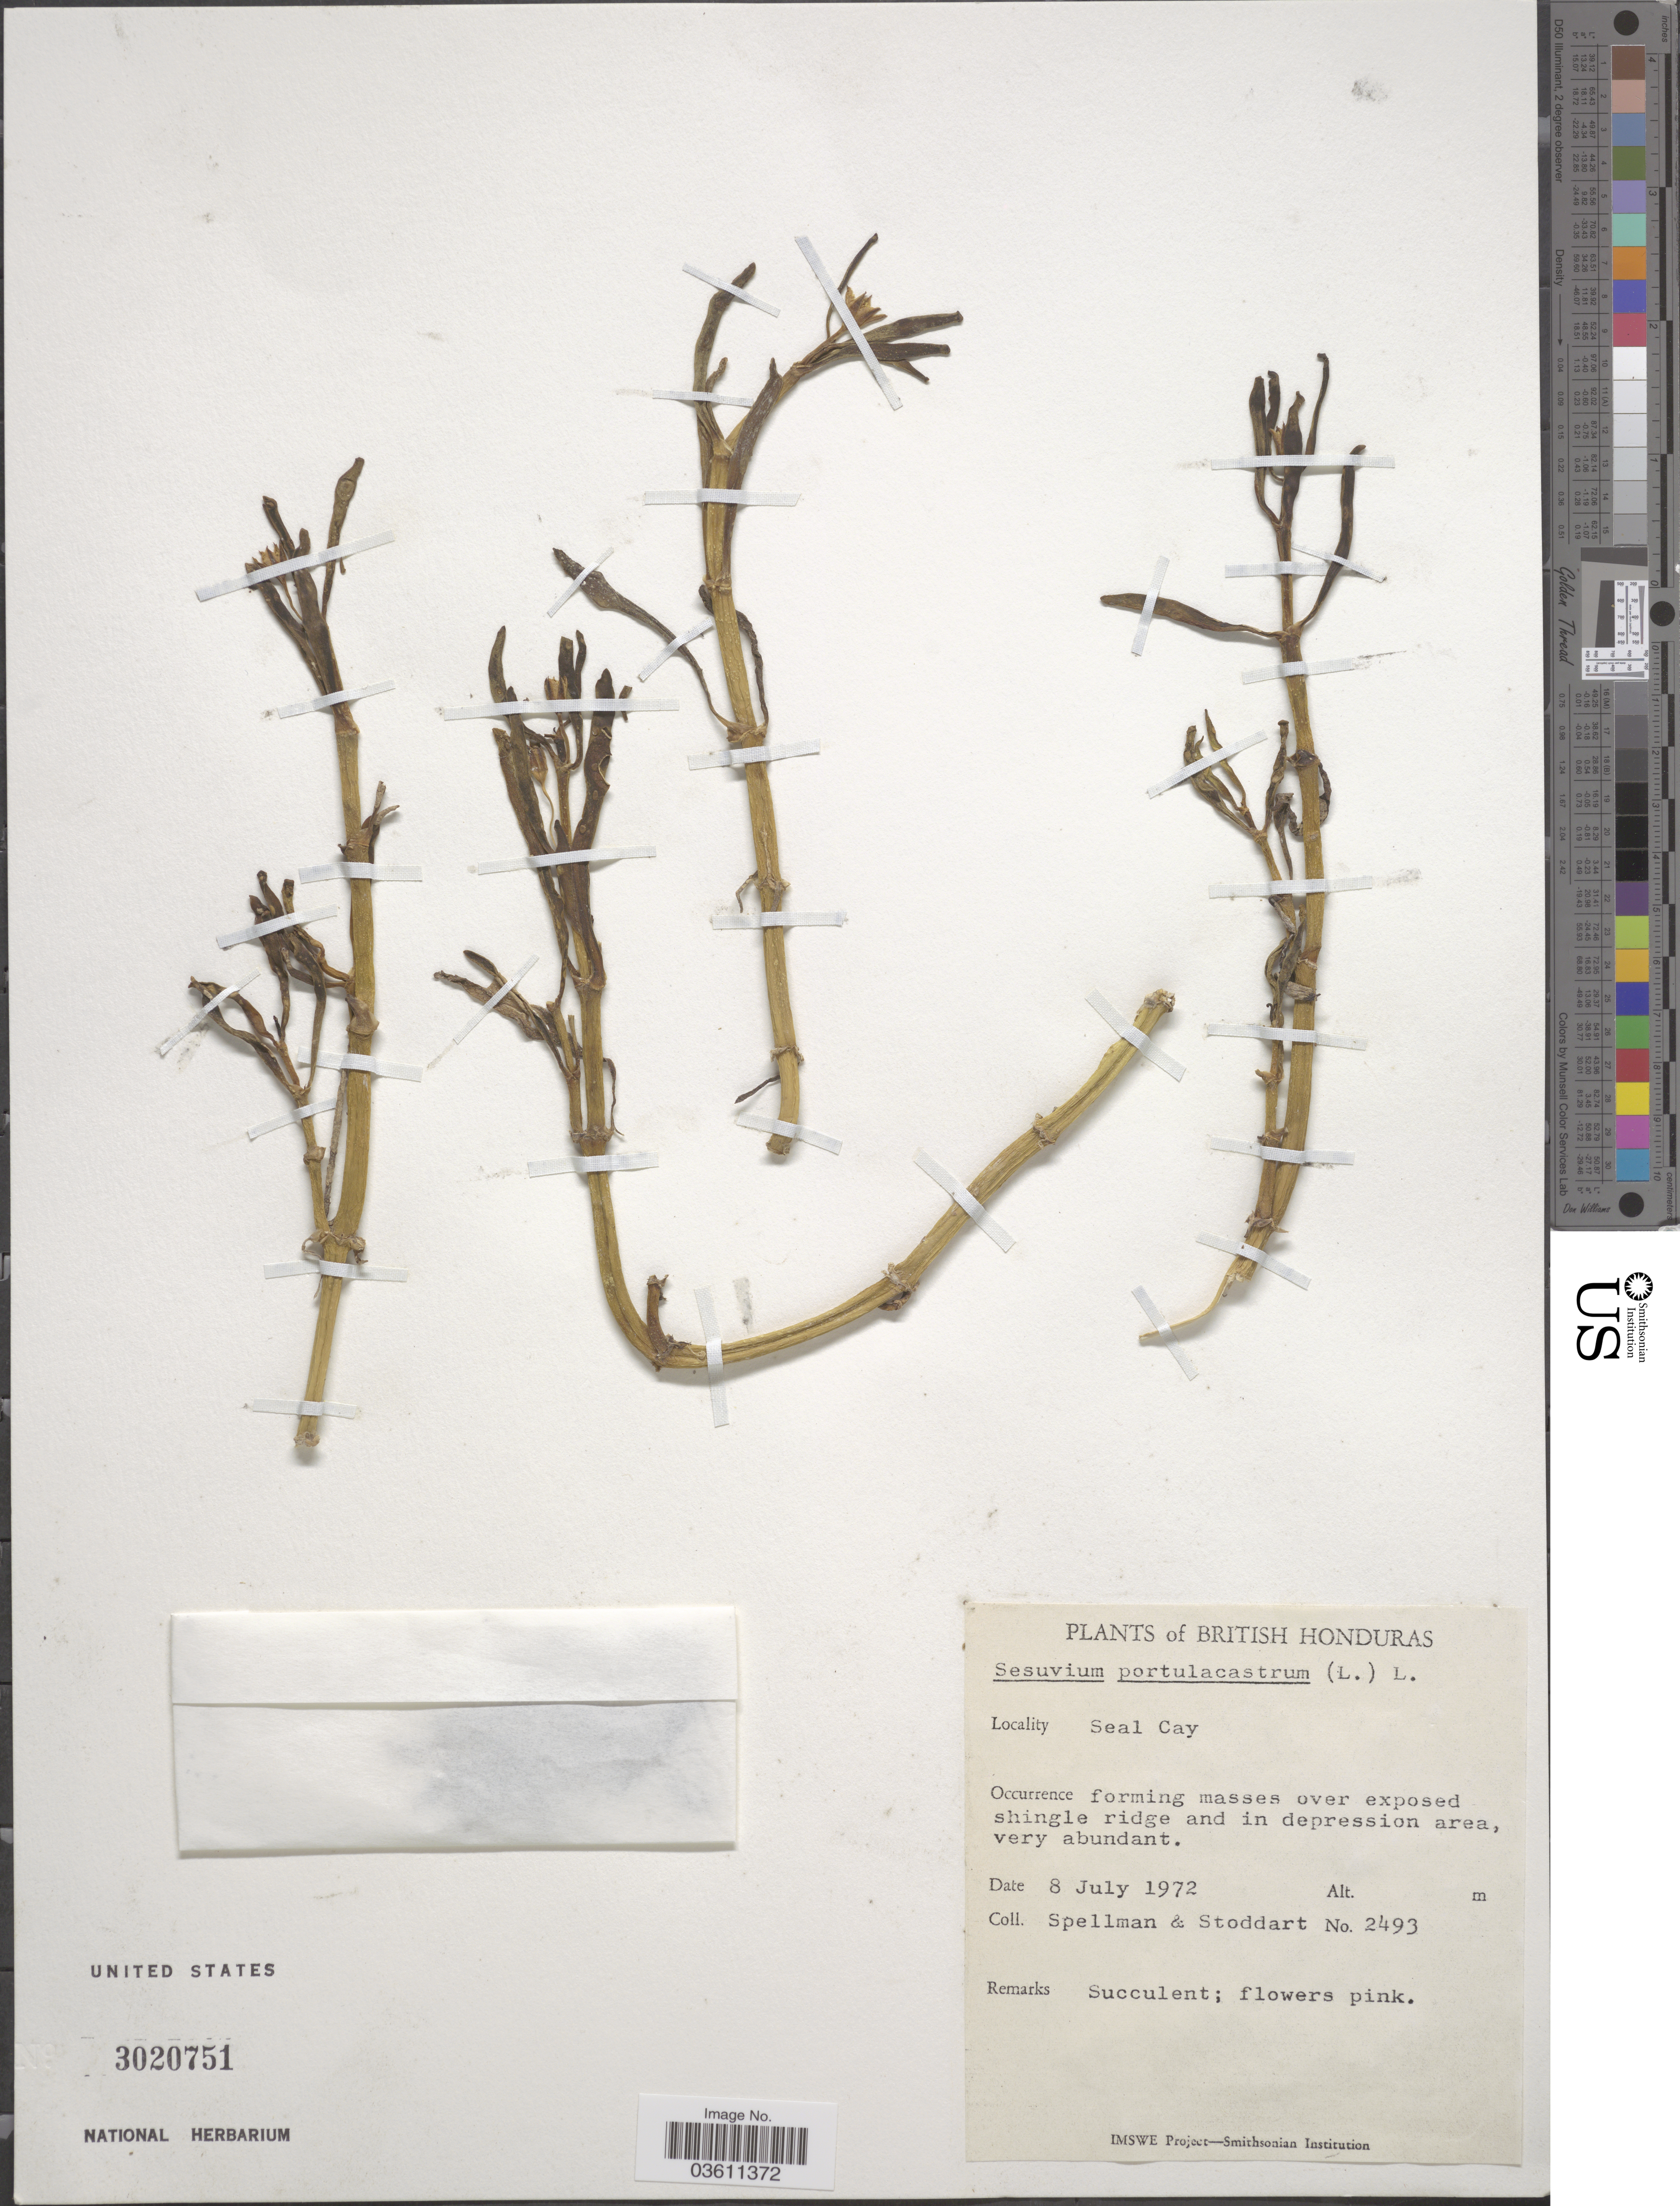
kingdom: Plantae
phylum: Tracheophyta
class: Magnoliopsida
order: Caryophyllales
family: Aizoaceae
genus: Sesuvium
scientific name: Sesuvium portulacastrum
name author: (L.) L.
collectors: Spellman, -- & -. Stoddart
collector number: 2493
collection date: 1972-07-08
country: Belize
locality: British Honduras. Seal Cay.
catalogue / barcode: US 3020751